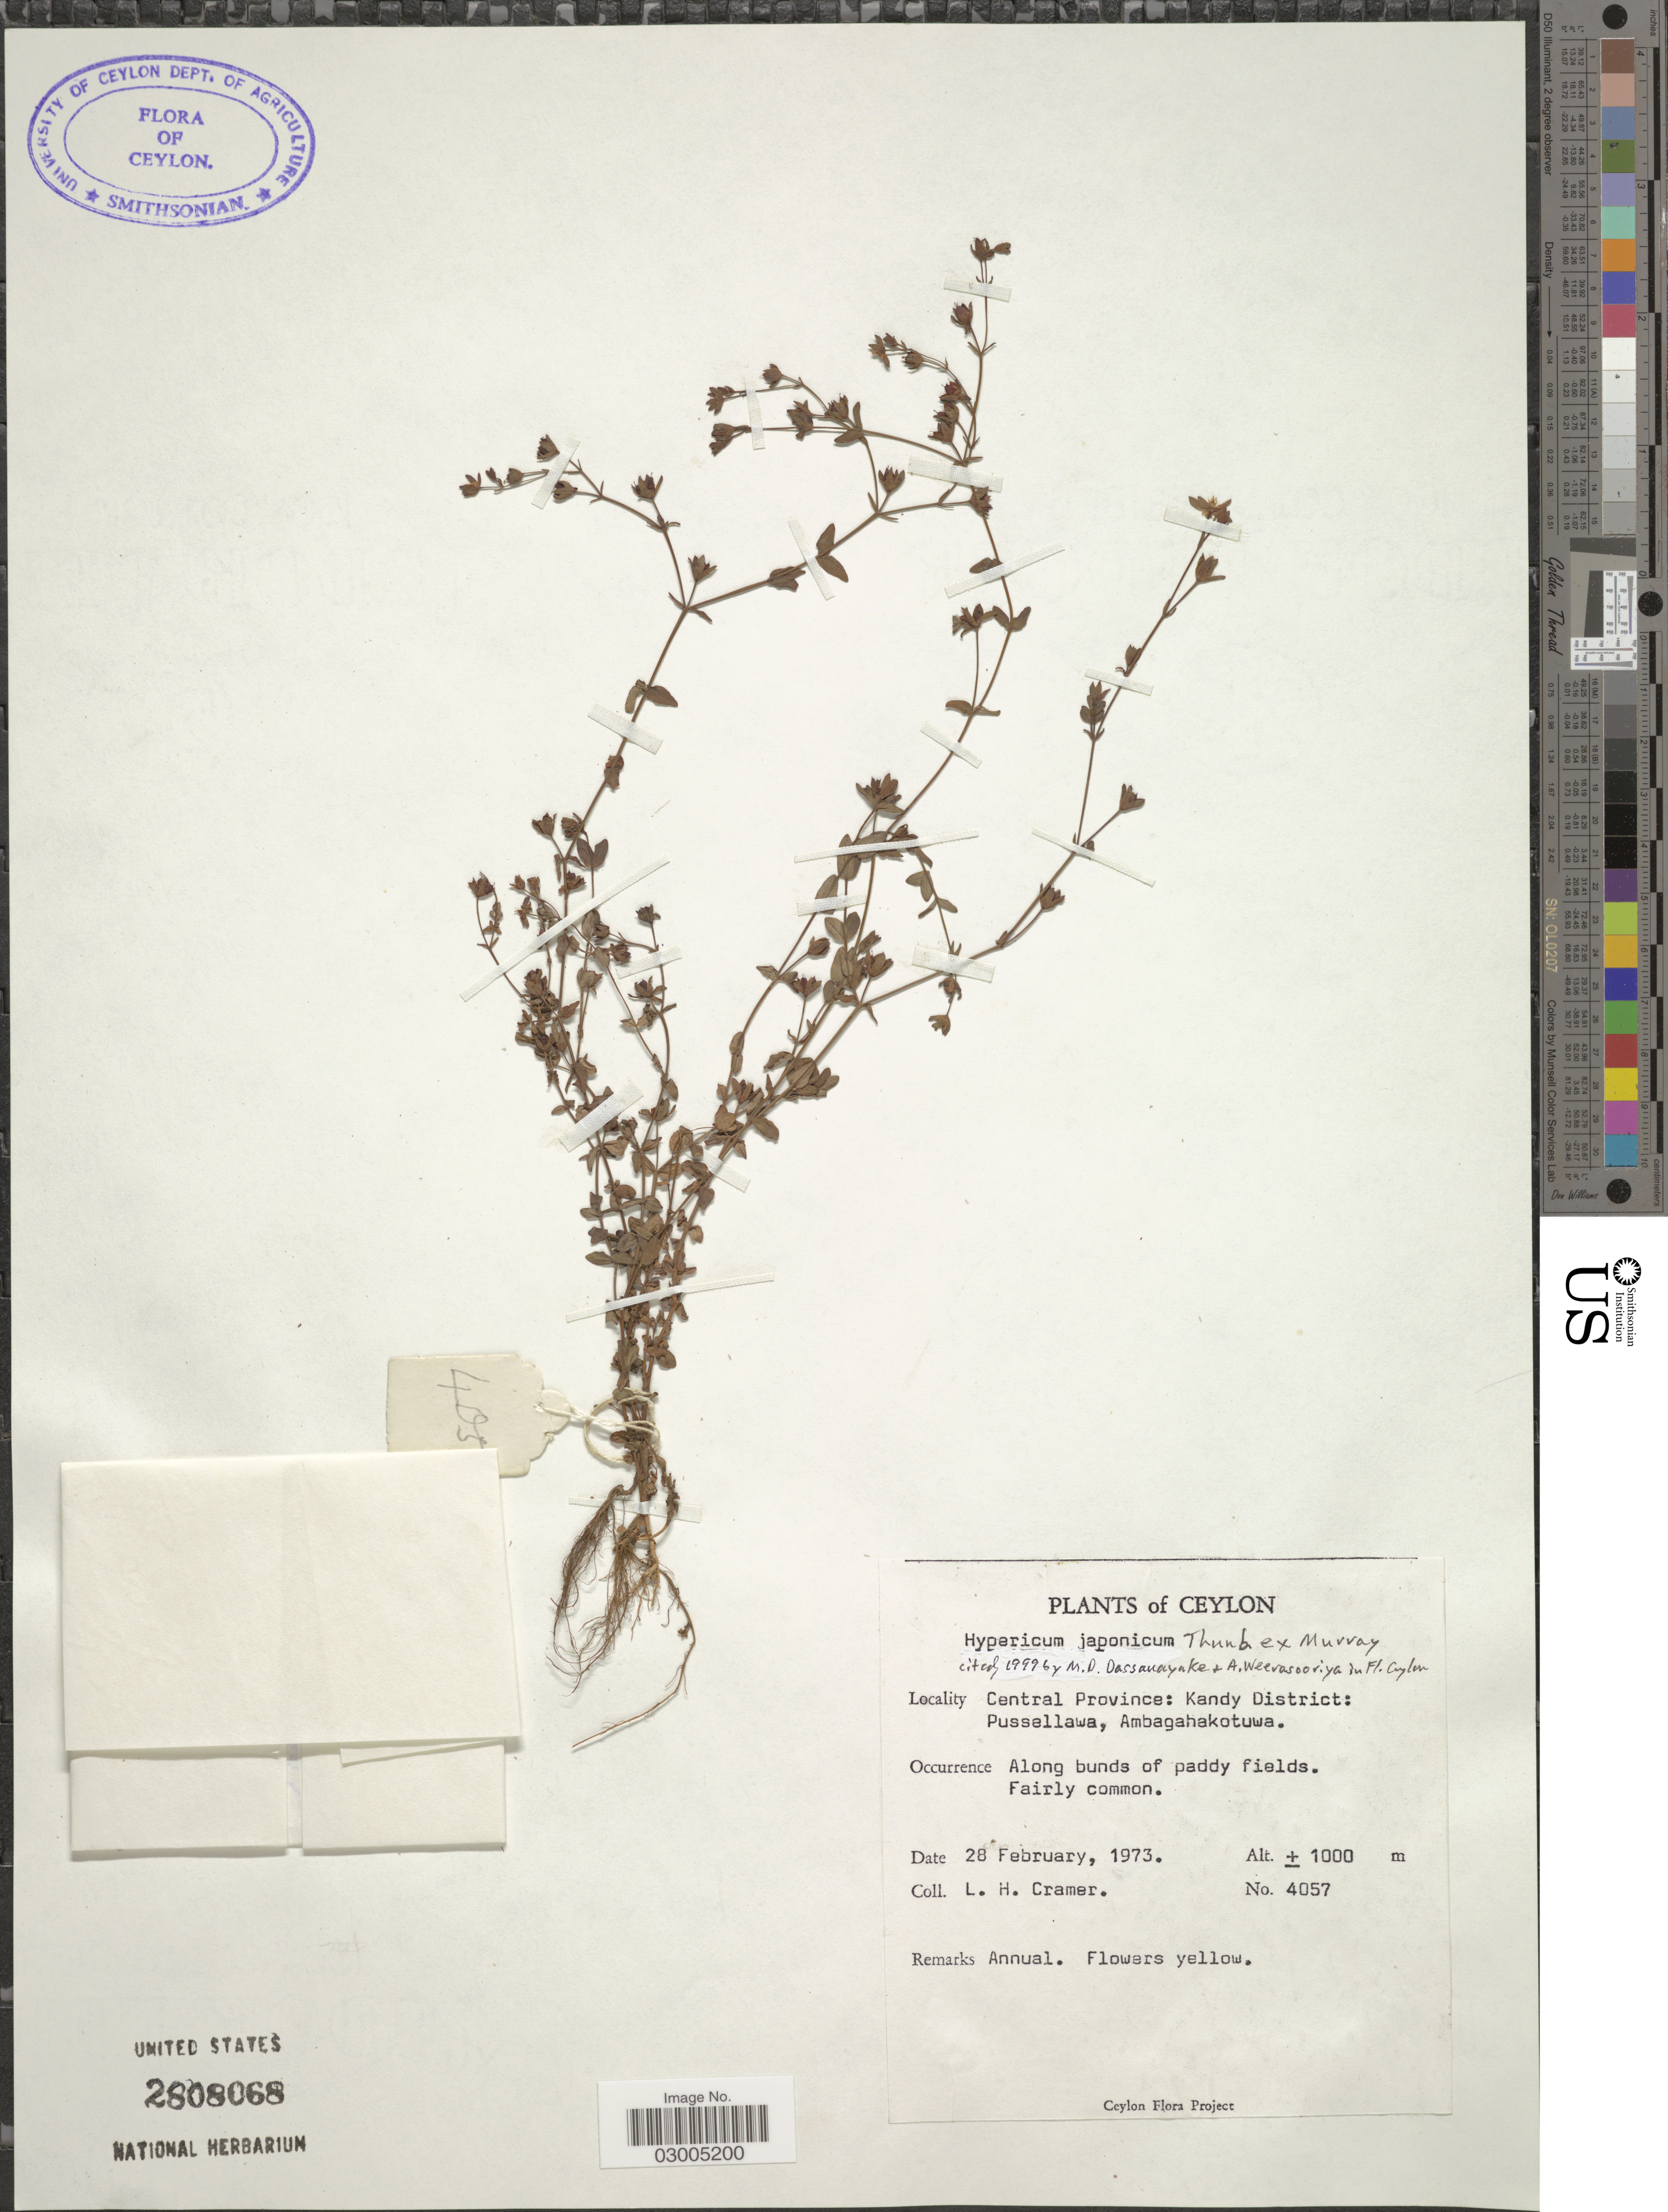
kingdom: Plantae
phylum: Tracheophyta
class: Magnoliopsida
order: Malpighiales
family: Hypericaceae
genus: Hypericum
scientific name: Hypericum japonicum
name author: Thunb.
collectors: L. H. Cramer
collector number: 4057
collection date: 1973-02-28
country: Sri Lanka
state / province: Central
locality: Ceylon. Kandy District: Pussellawa, Ambagahakotuwa. Along bunds of paddy fields.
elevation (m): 1000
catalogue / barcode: US 2808068